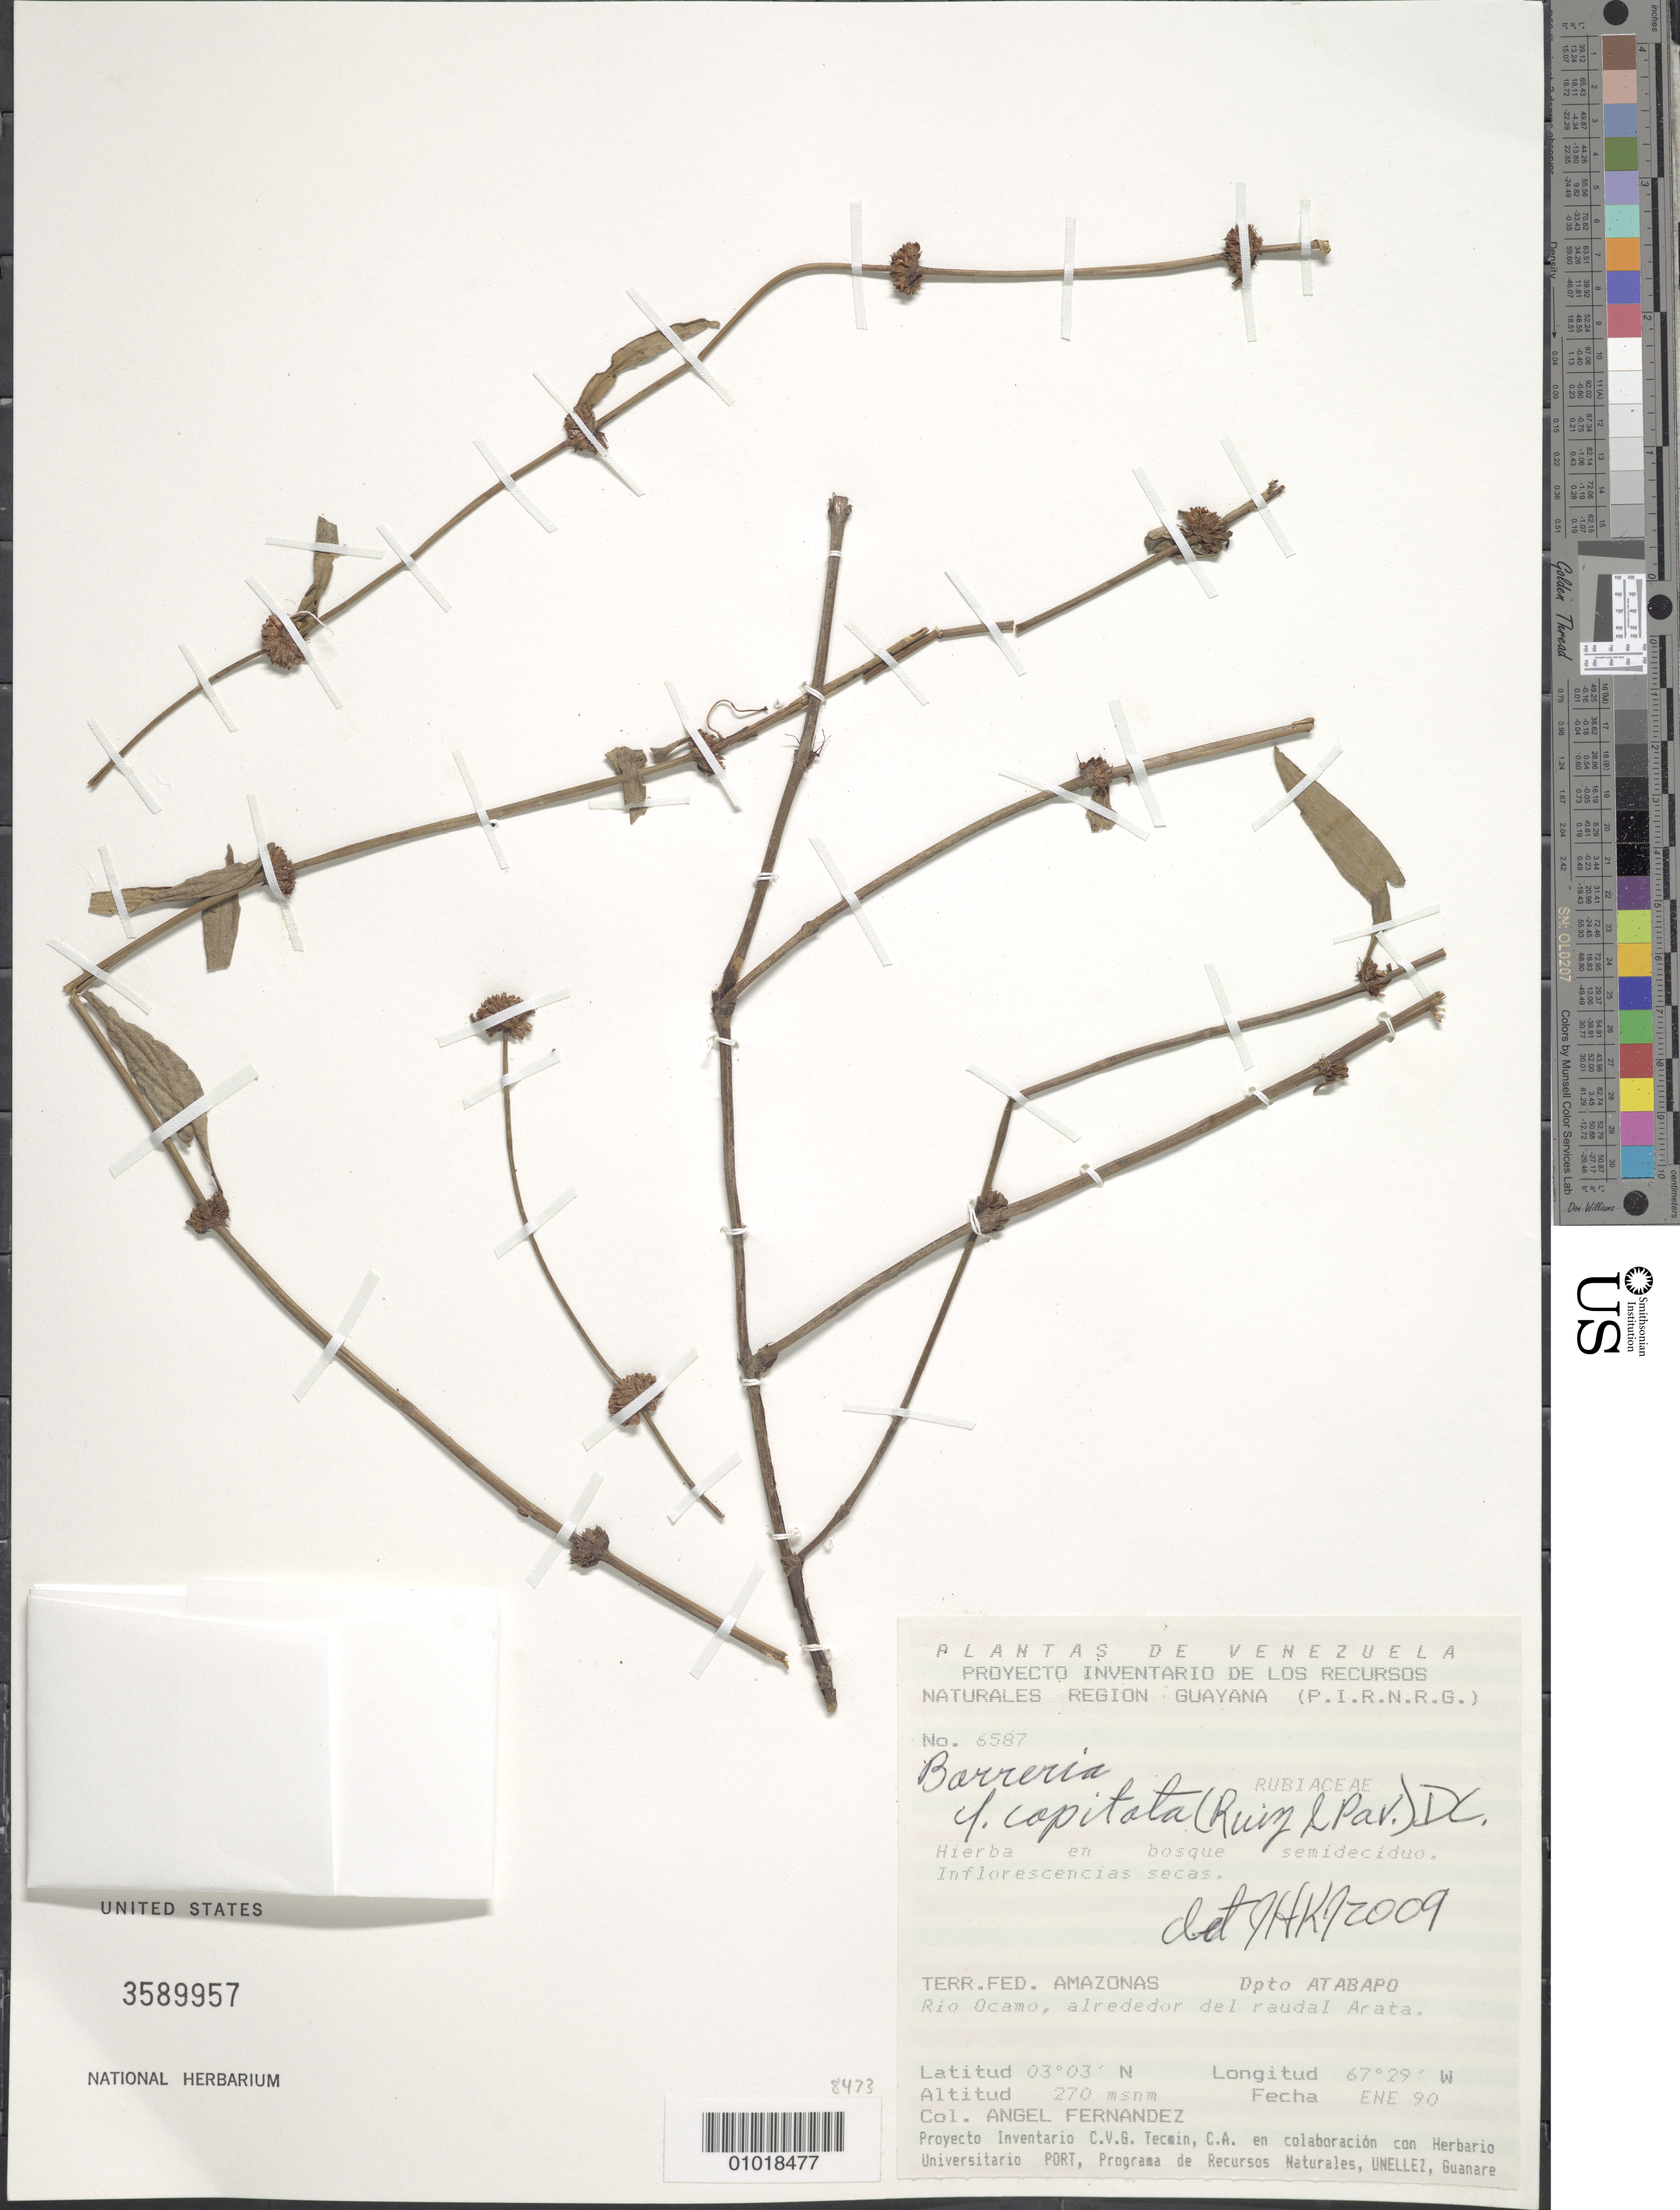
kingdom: Plantae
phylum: Tracheophyta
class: Magnoliopsida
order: Gentianales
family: Rubiaceae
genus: Borreria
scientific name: Borreria capitata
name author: (Ruiz & Pav.) DC.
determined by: Kirkbride, J. H.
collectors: Á. Fernández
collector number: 6587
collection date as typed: Jan-90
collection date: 1990-01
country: Venezuela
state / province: Amazonas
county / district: Atabapo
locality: Río Ocamo, alrededor del raudal Arata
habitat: Bosque semideciduo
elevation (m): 270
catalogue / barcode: US 3589957